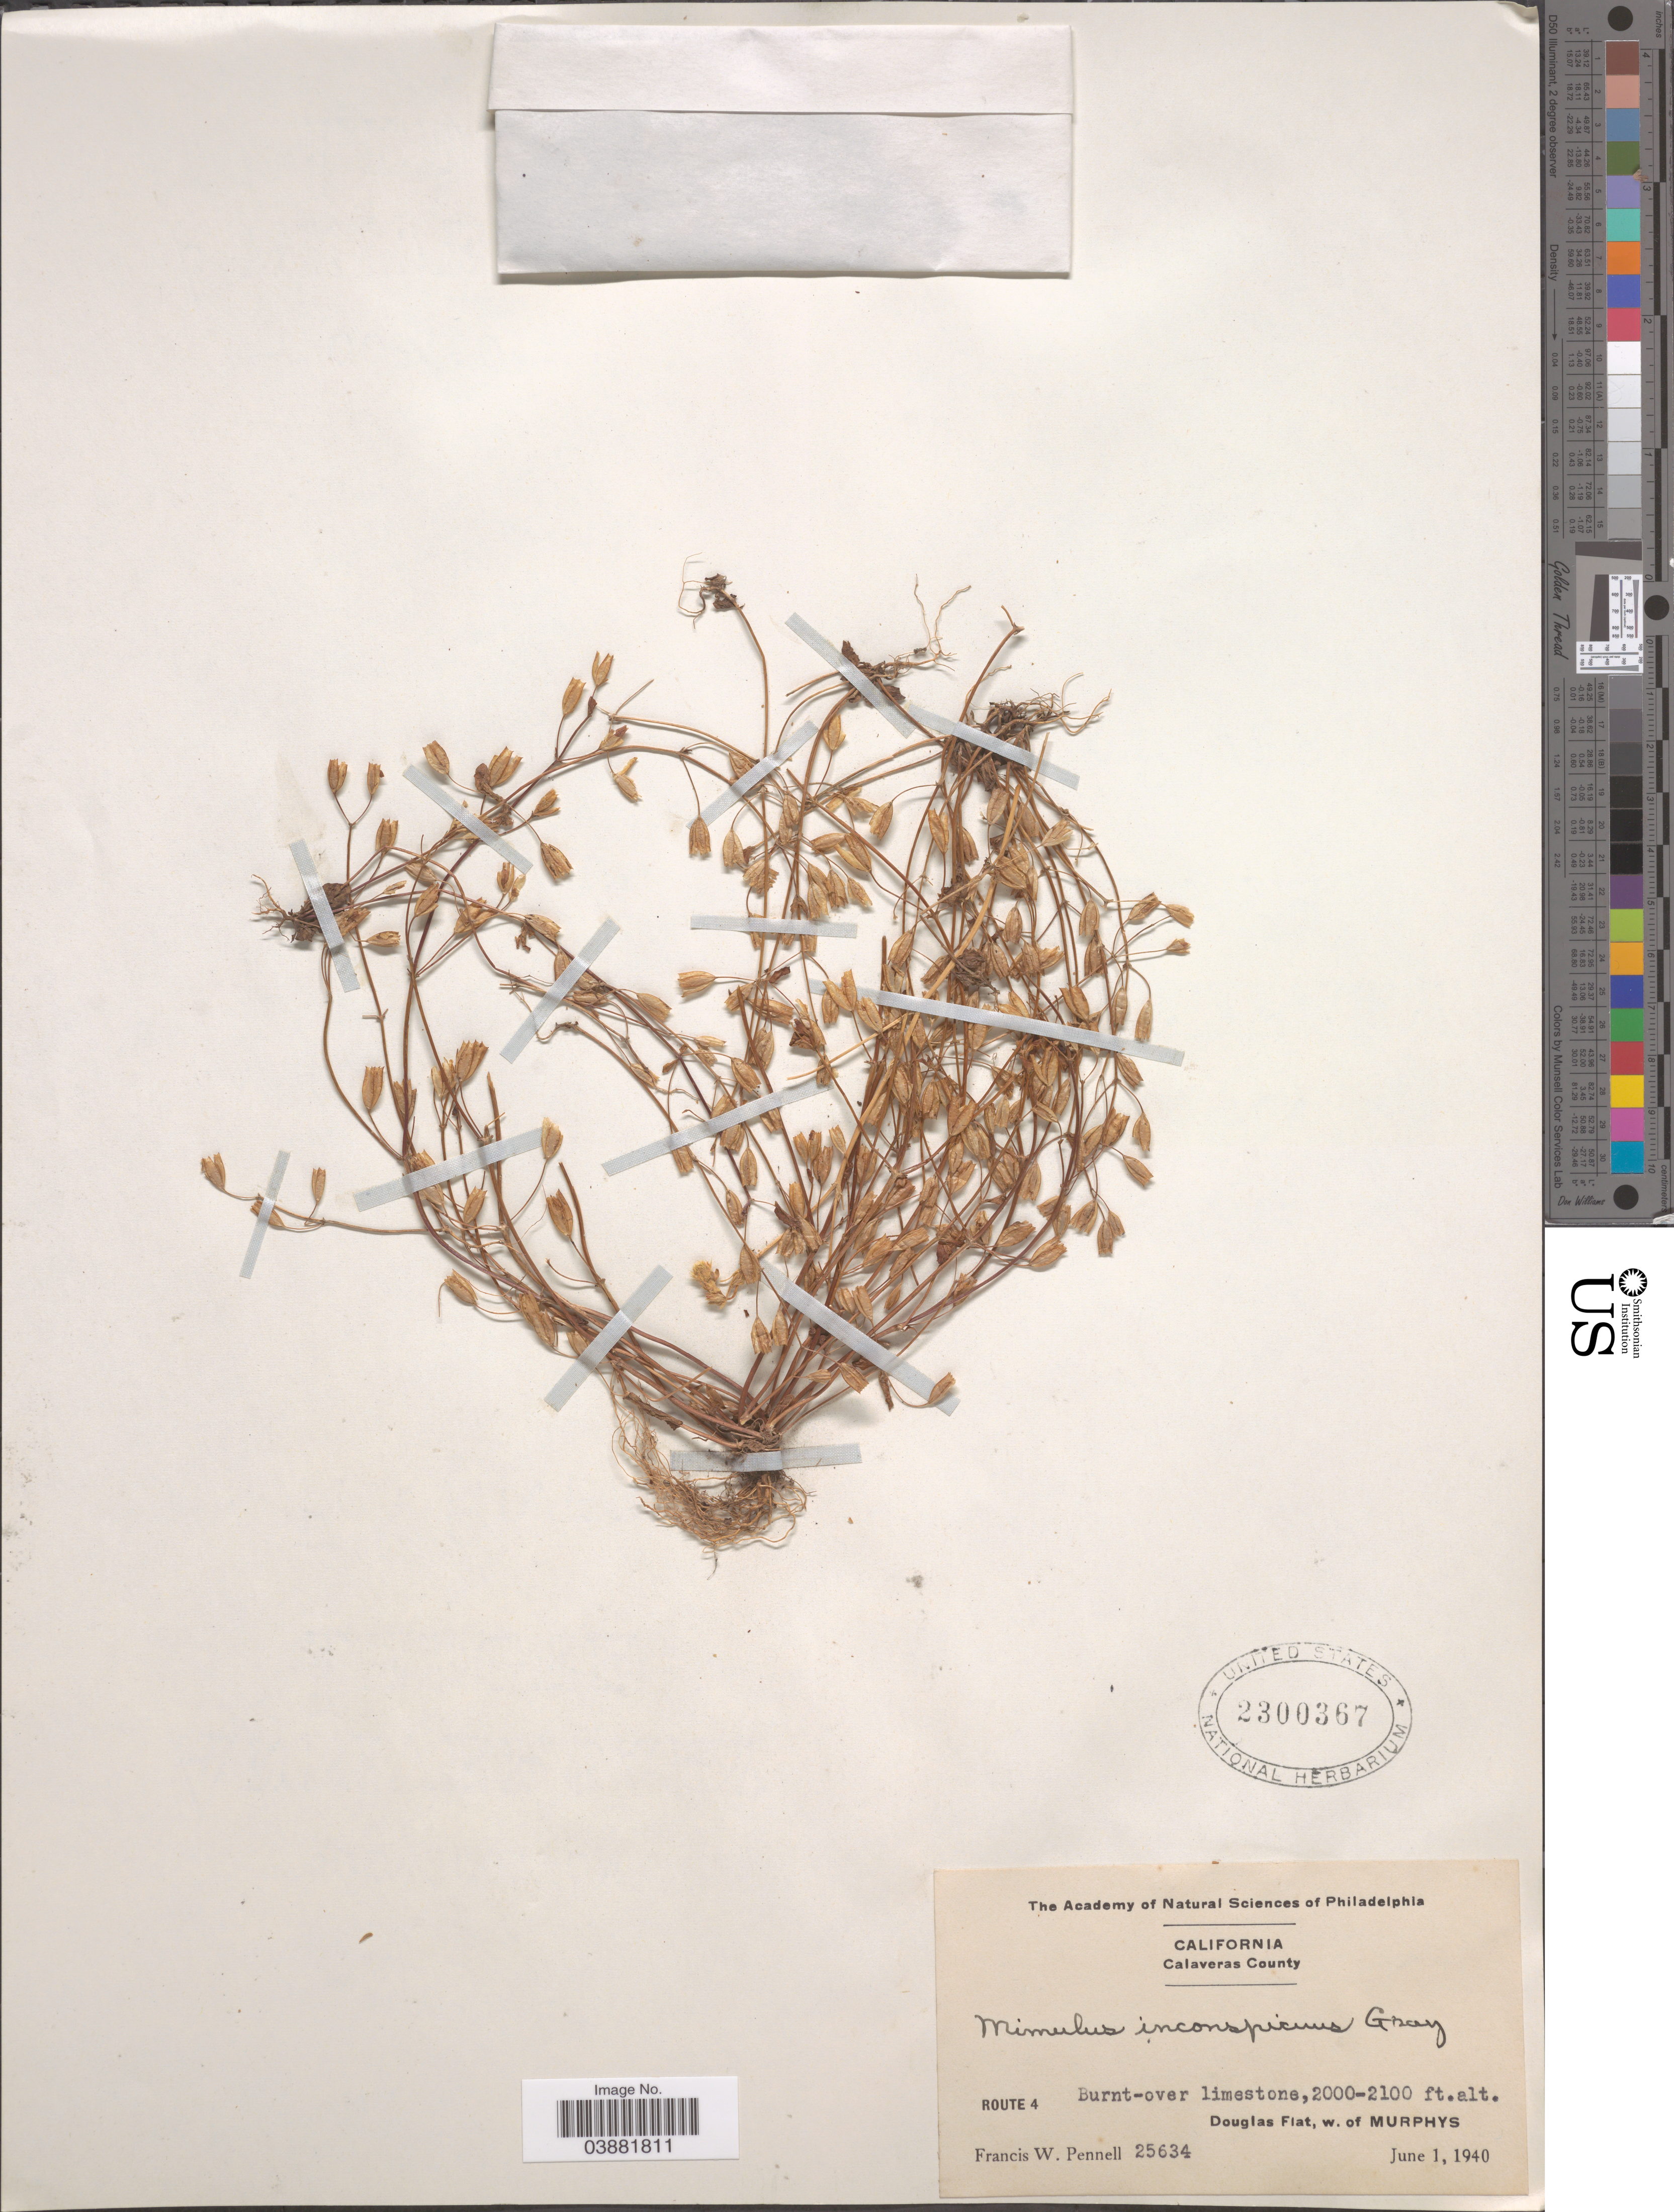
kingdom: Plantae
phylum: Tracheophyta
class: Magnoliopsida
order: Lamiales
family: Phrymaceae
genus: Mimulus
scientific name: Mimulus inconspicuus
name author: A. Gray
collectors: F. W. Pennell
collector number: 25634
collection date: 1940-06-01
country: United States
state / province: California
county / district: Calaveras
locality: Calaveras County. Route 4. Douglas Flat, w. of Murphys.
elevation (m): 610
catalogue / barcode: US 2300367